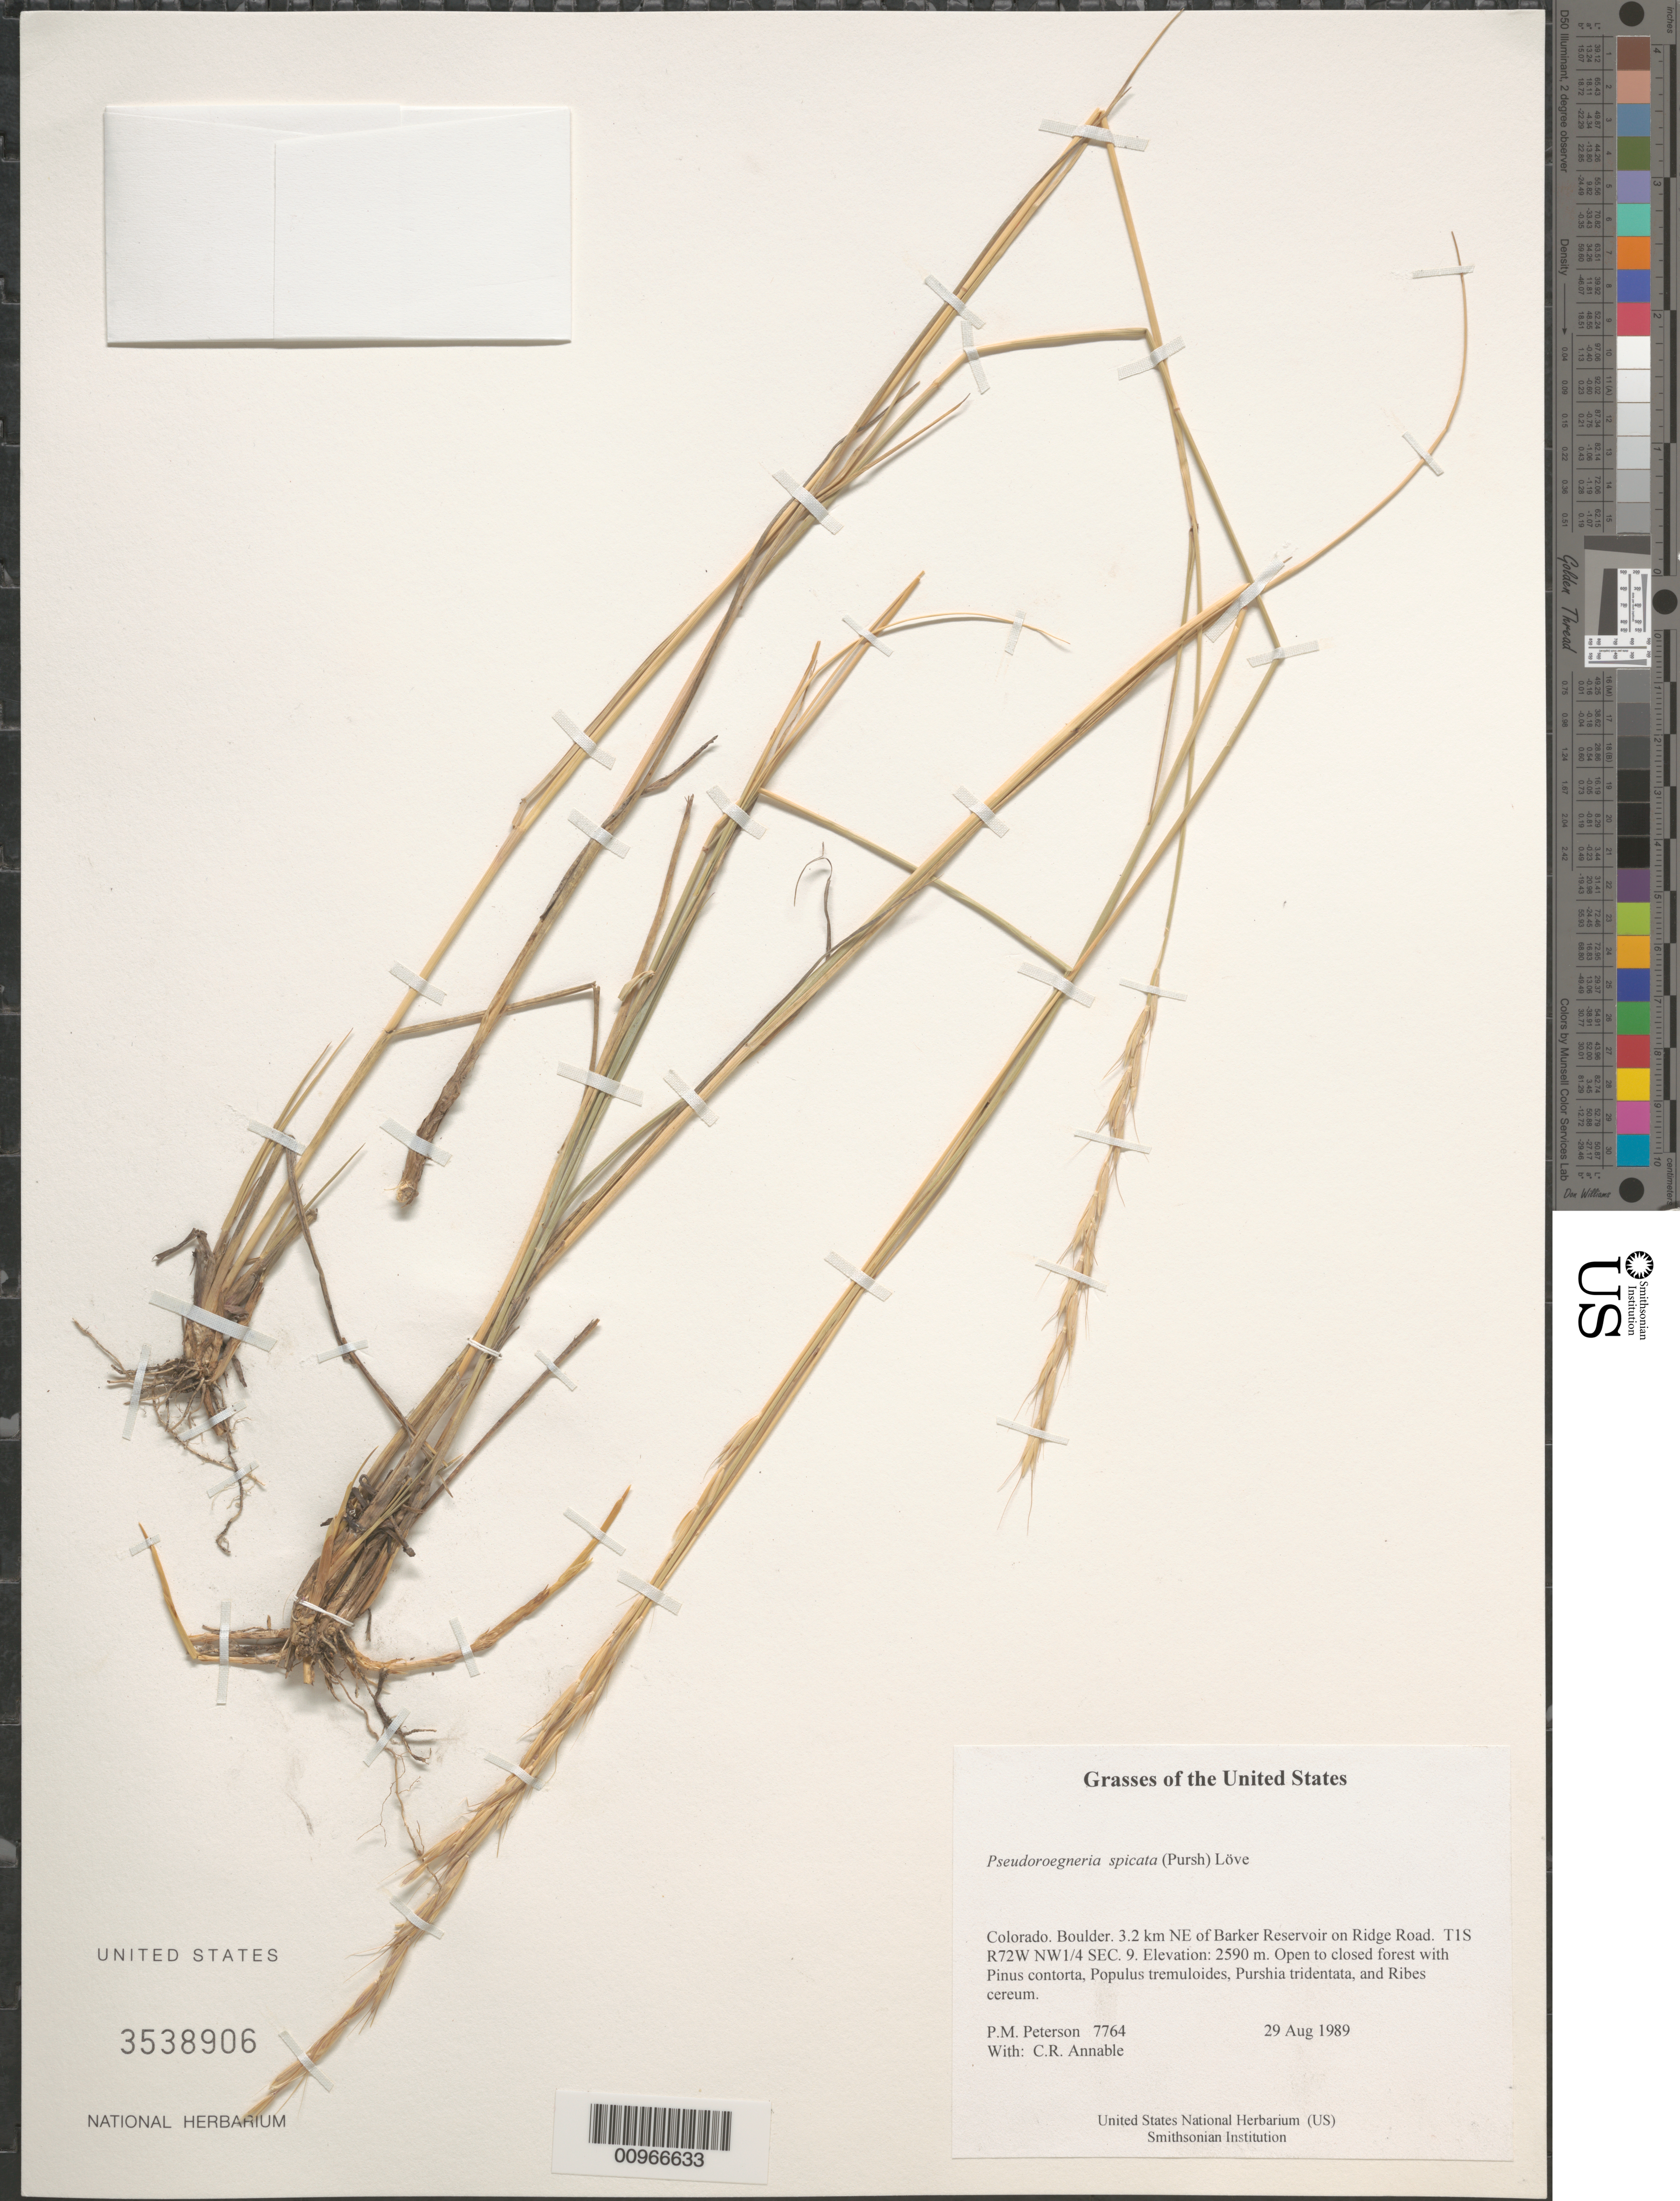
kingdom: Plantae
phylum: Tracheophyta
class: Liliopsida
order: Poales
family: Poaceae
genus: Pseudoroegneria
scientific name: Pseudoroegneria spicata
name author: (Pursh) Á. Löve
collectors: P. M. Peterson & C. R. Annable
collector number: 07764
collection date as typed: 29 Aug 1989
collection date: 1989-08-29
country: United States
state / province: Colorado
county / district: Boulder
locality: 3.2 km NE of Barker Reservoir on Ridge Road. T1S R72W NW1/4 SEC. 9.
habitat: Open to closed forest with Pinus contorta, Populus tremuloides, Purshia tridentata, and Ribes cereum.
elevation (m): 2590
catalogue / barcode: US 3538906